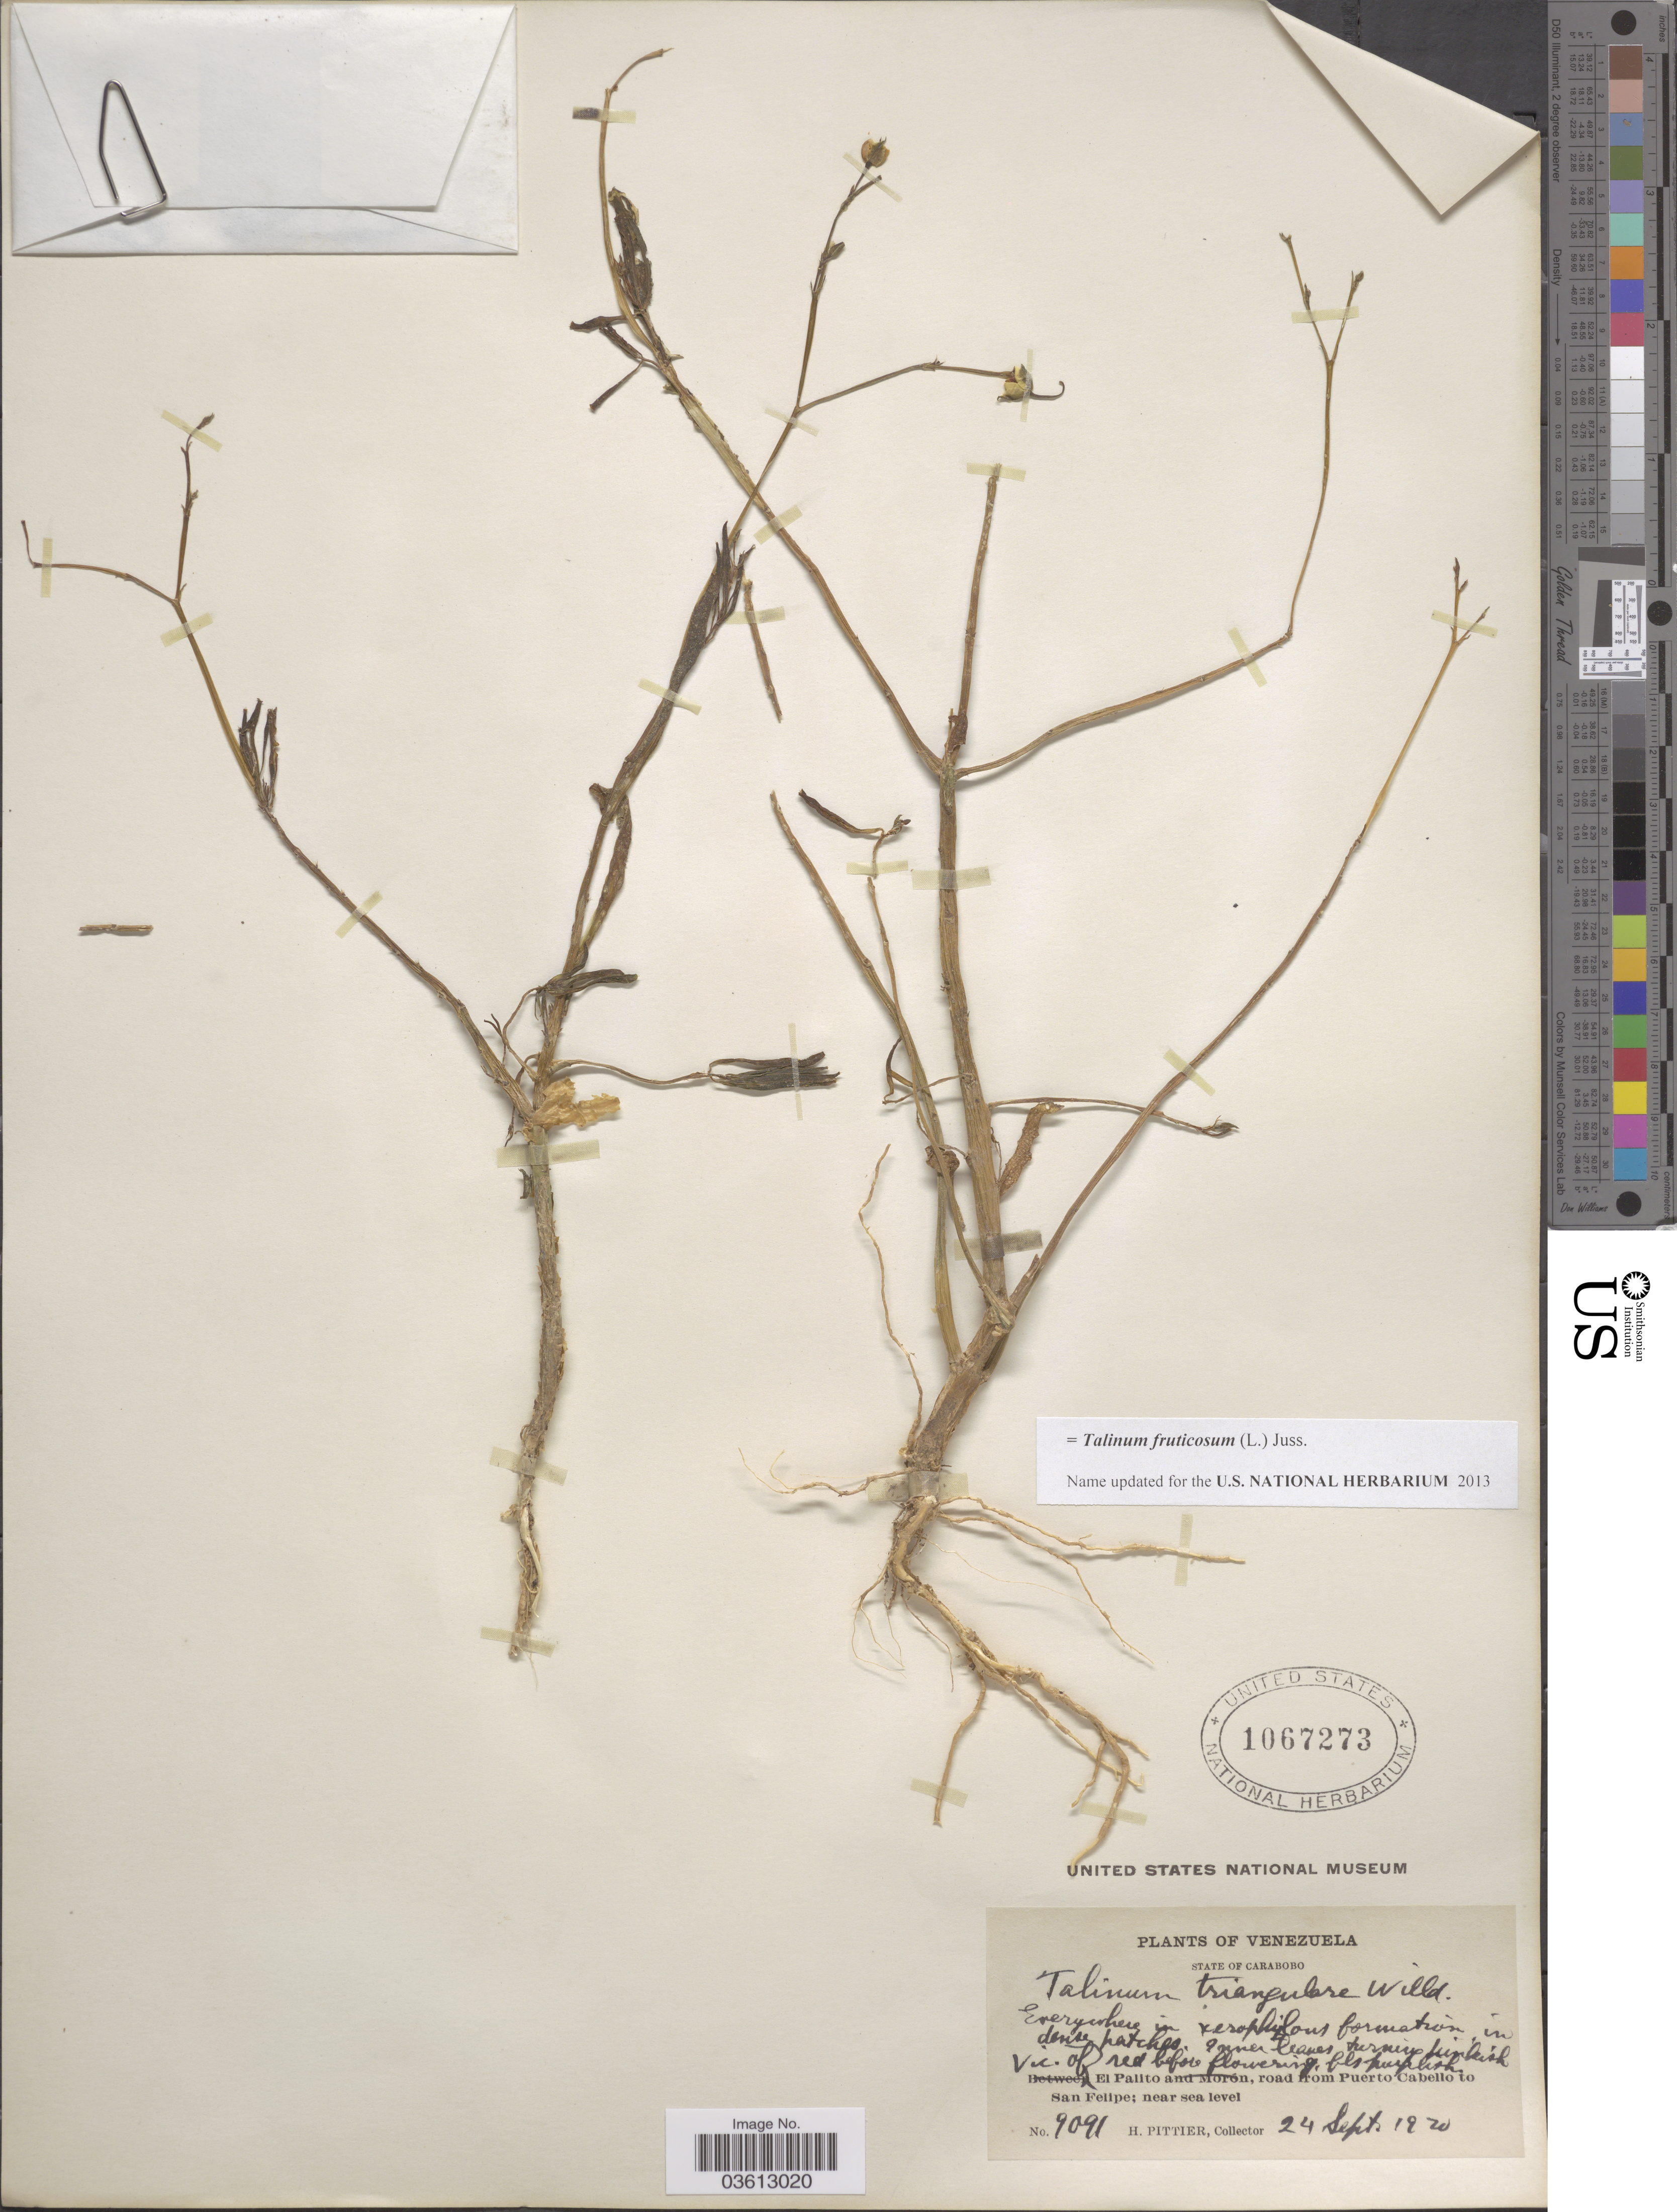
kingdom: Plantae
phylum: Tracheophyta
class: Magnoliopsida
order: Caryophyllales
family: Talinaceae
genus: Talinum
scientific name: Talinum fruticosum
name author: (L.) Juss.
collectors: H. F. Pittier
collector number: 9091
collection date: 1920-09-24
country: Venezuela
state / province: Carabobo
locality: Vic. of El Palito, road from Puerto Cabello to San Felipe.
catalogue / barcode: US 1067273